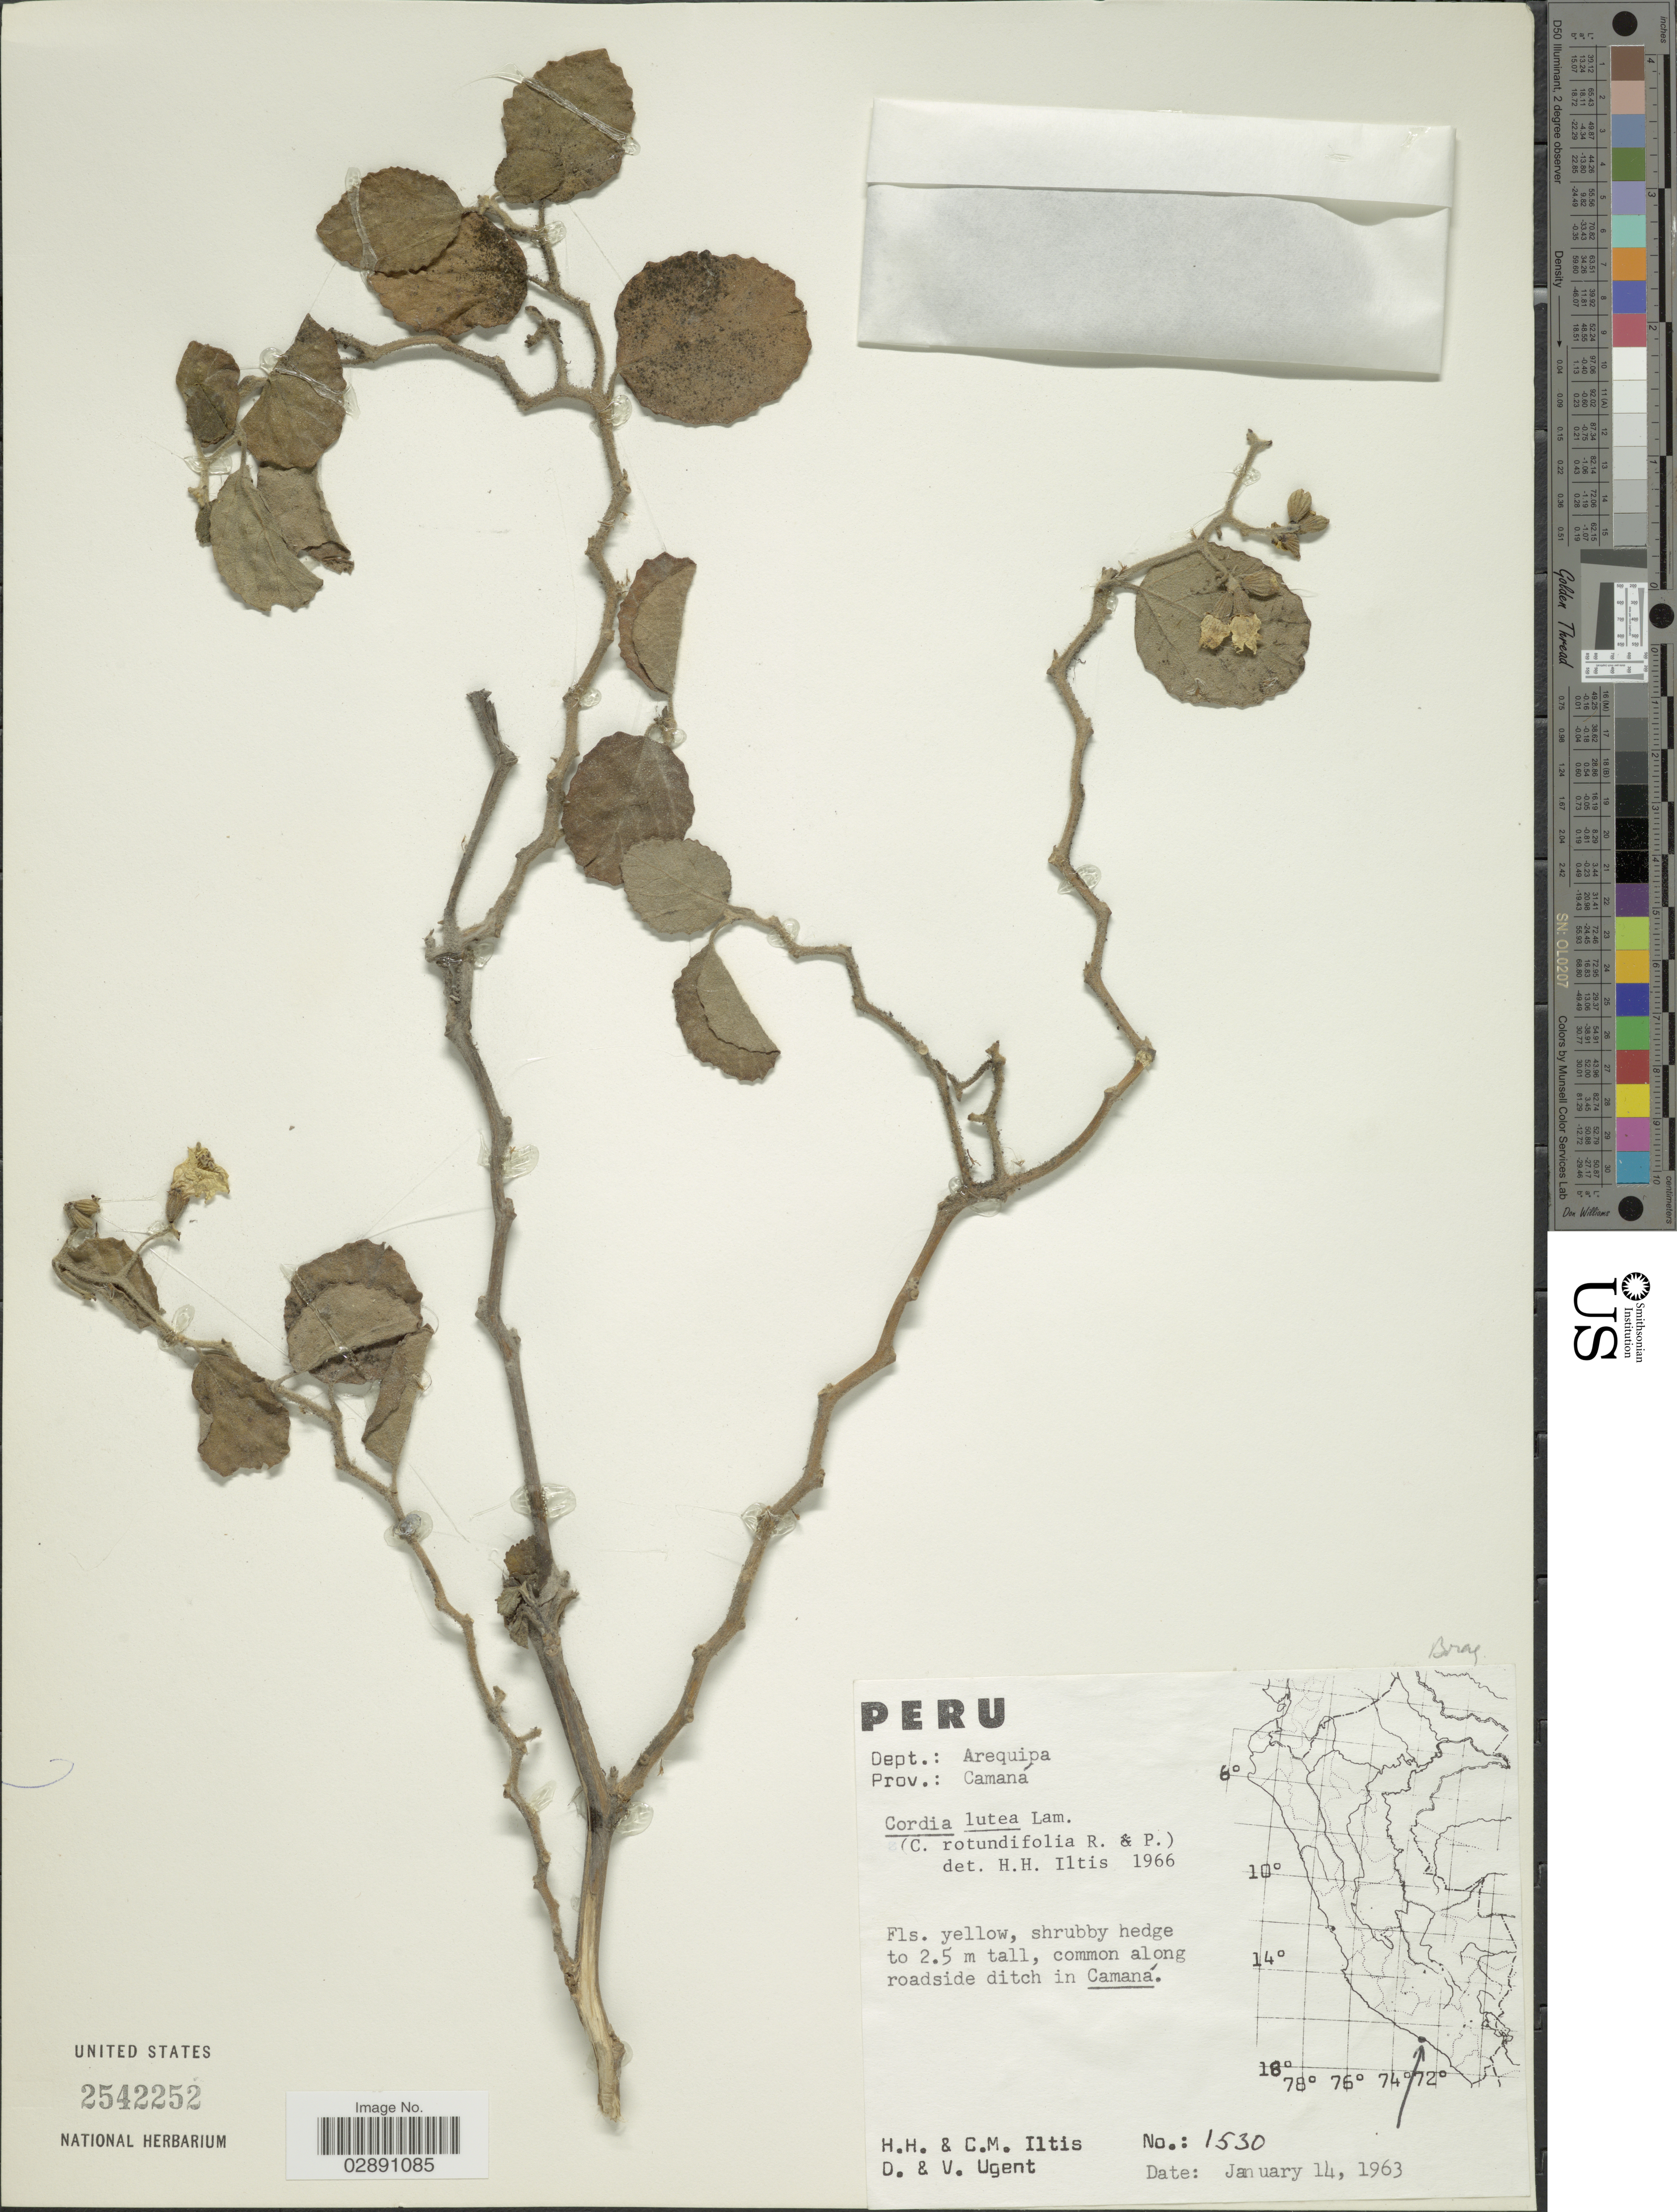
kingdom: Plantae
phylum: Tracheophyta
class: Magnoliopsida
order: Boraginales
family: Cordiaceae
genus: Cordia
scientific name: Cordia lutea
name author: Lam.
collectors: H. H. Iltis, C. M Iltis, D. Ugent & V. Ugent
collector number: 1530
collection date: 1963-01-14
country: Peru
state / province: Arequipa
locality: Dept.: Arequipa. Prov.: Camaná. Along roadside ditch in Camaná.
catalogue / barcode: US 2542252